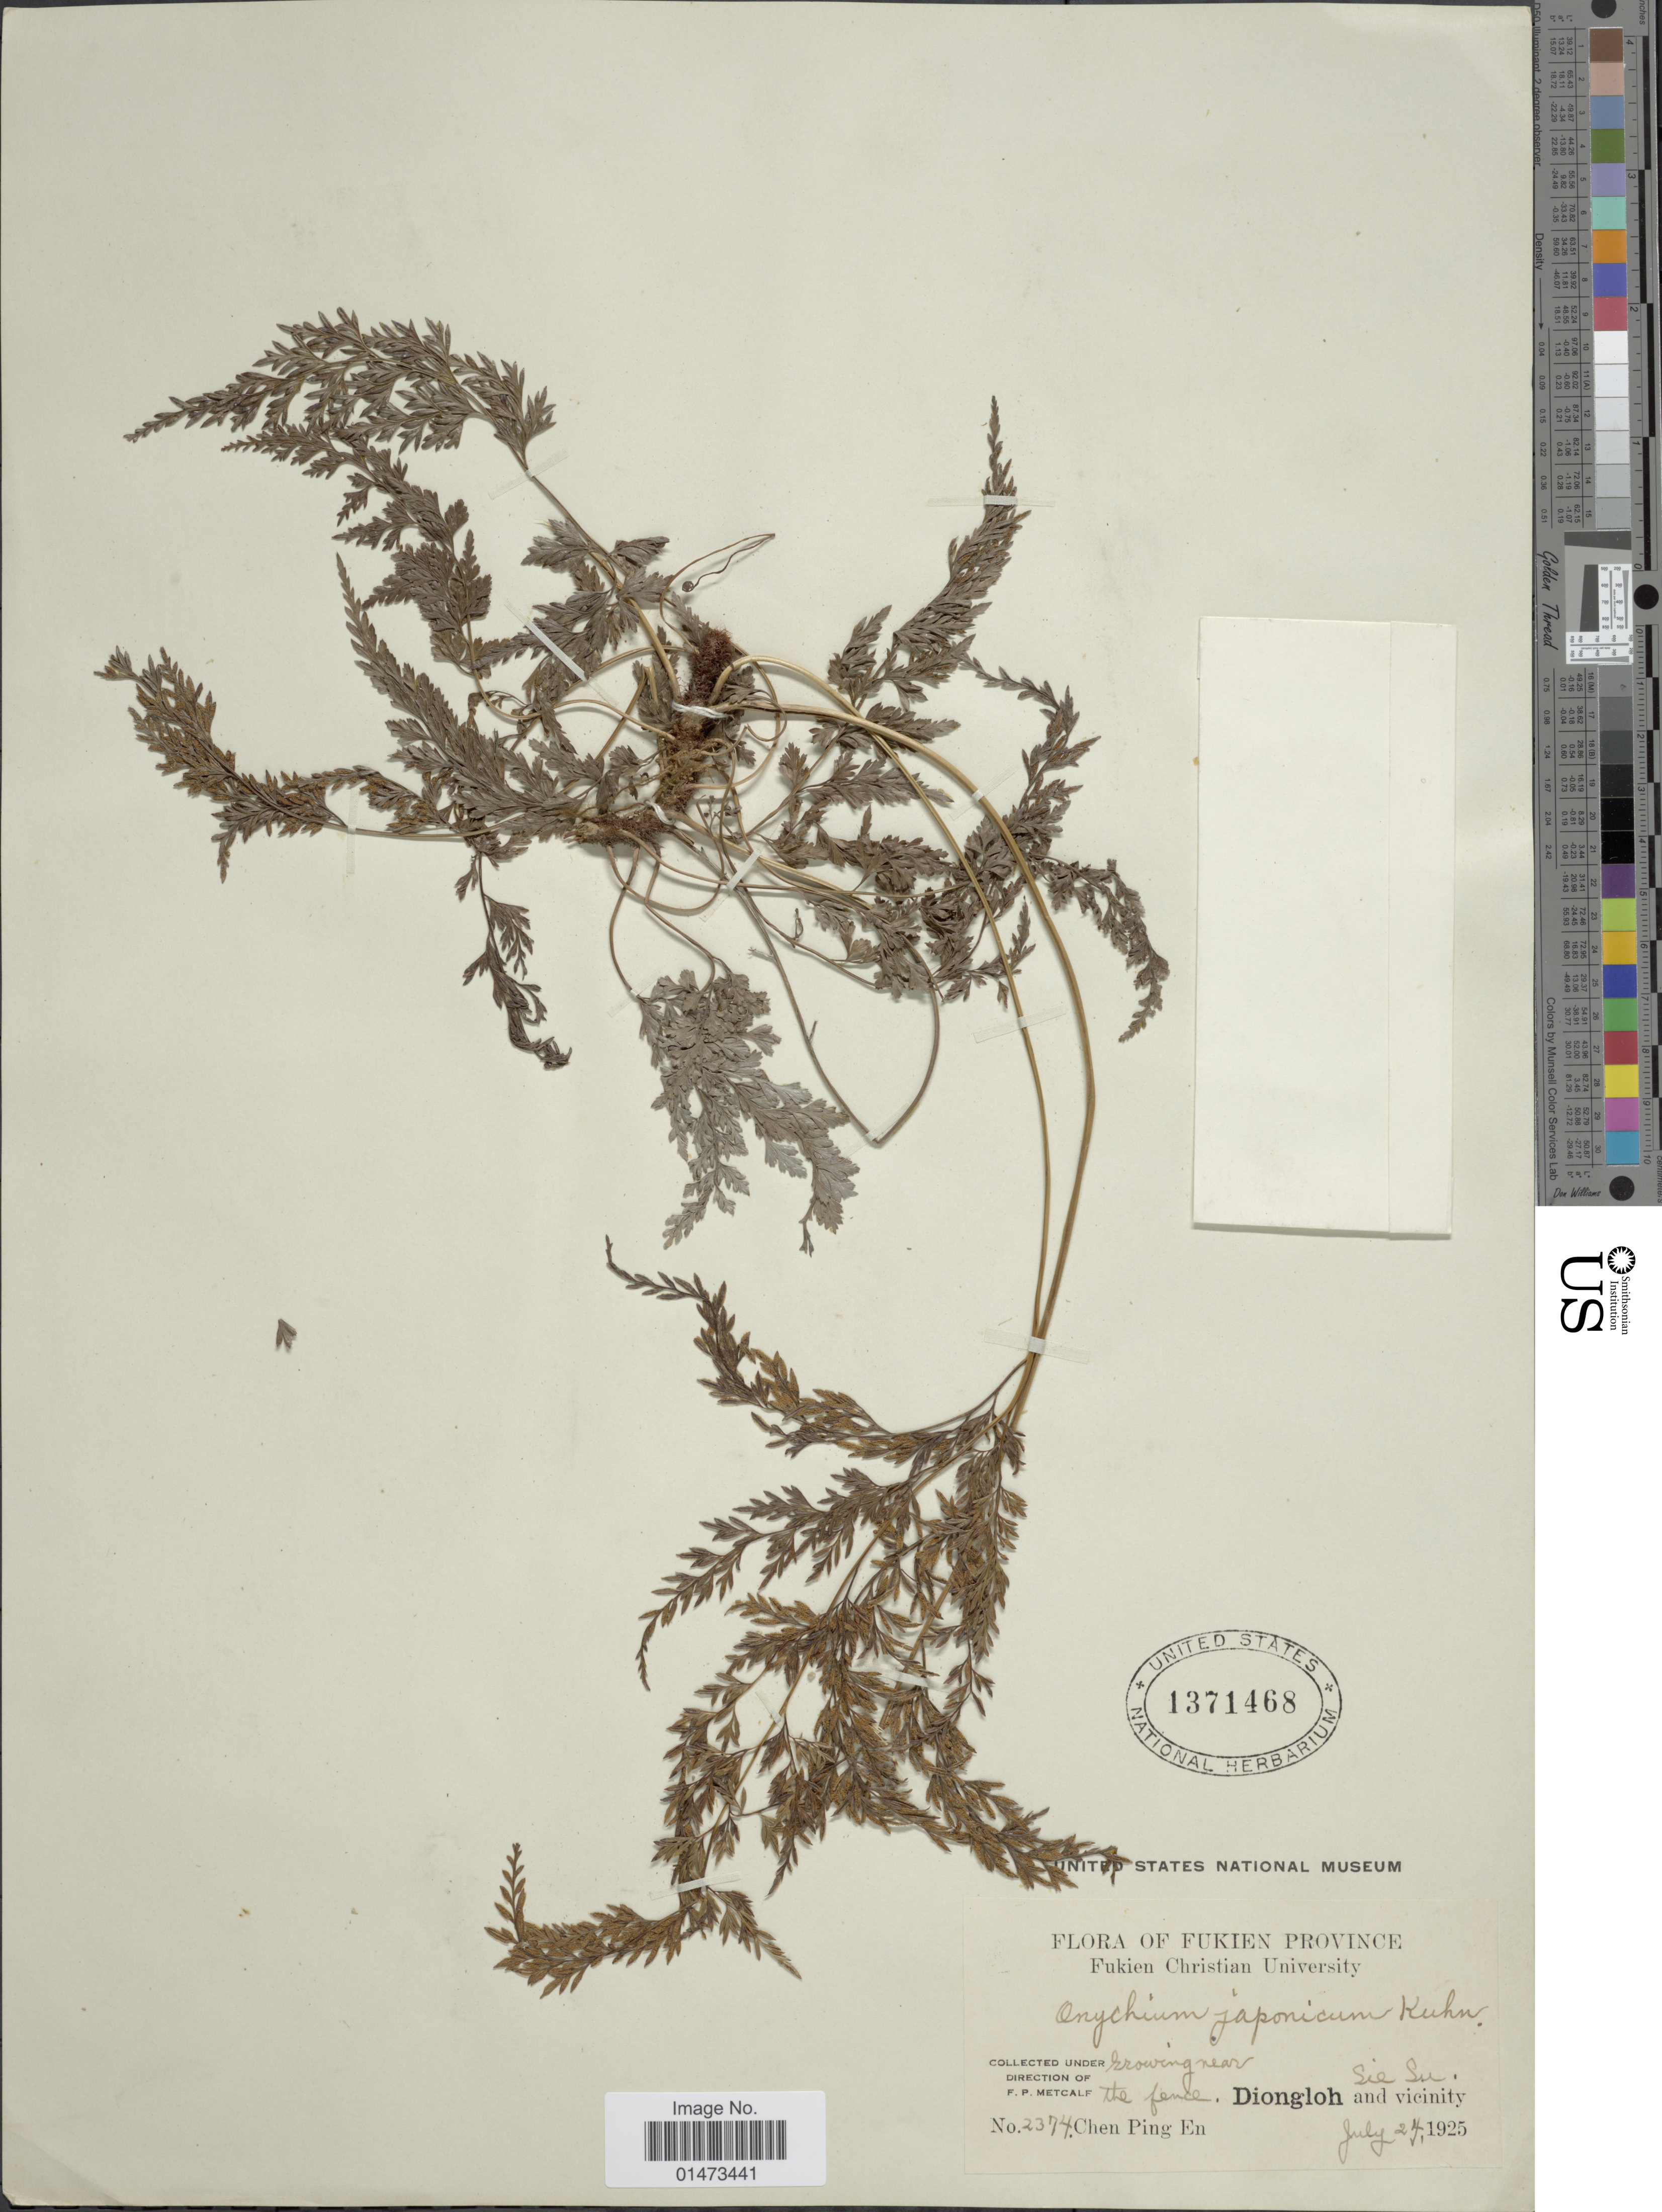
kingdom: Plantae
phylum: Tracheophyta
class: Polypodiopsida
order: Polypodiales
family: Pteridaceae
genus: Onychium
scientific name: Onychium japonicum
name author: (Thunb.) Kunze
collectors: C. En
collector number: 2374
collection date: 1925-07-24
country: China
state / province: Fujian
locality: Fukien province, growing near the fence. Sie Su. Diongloh and vicinity.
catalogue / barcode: US 1371468